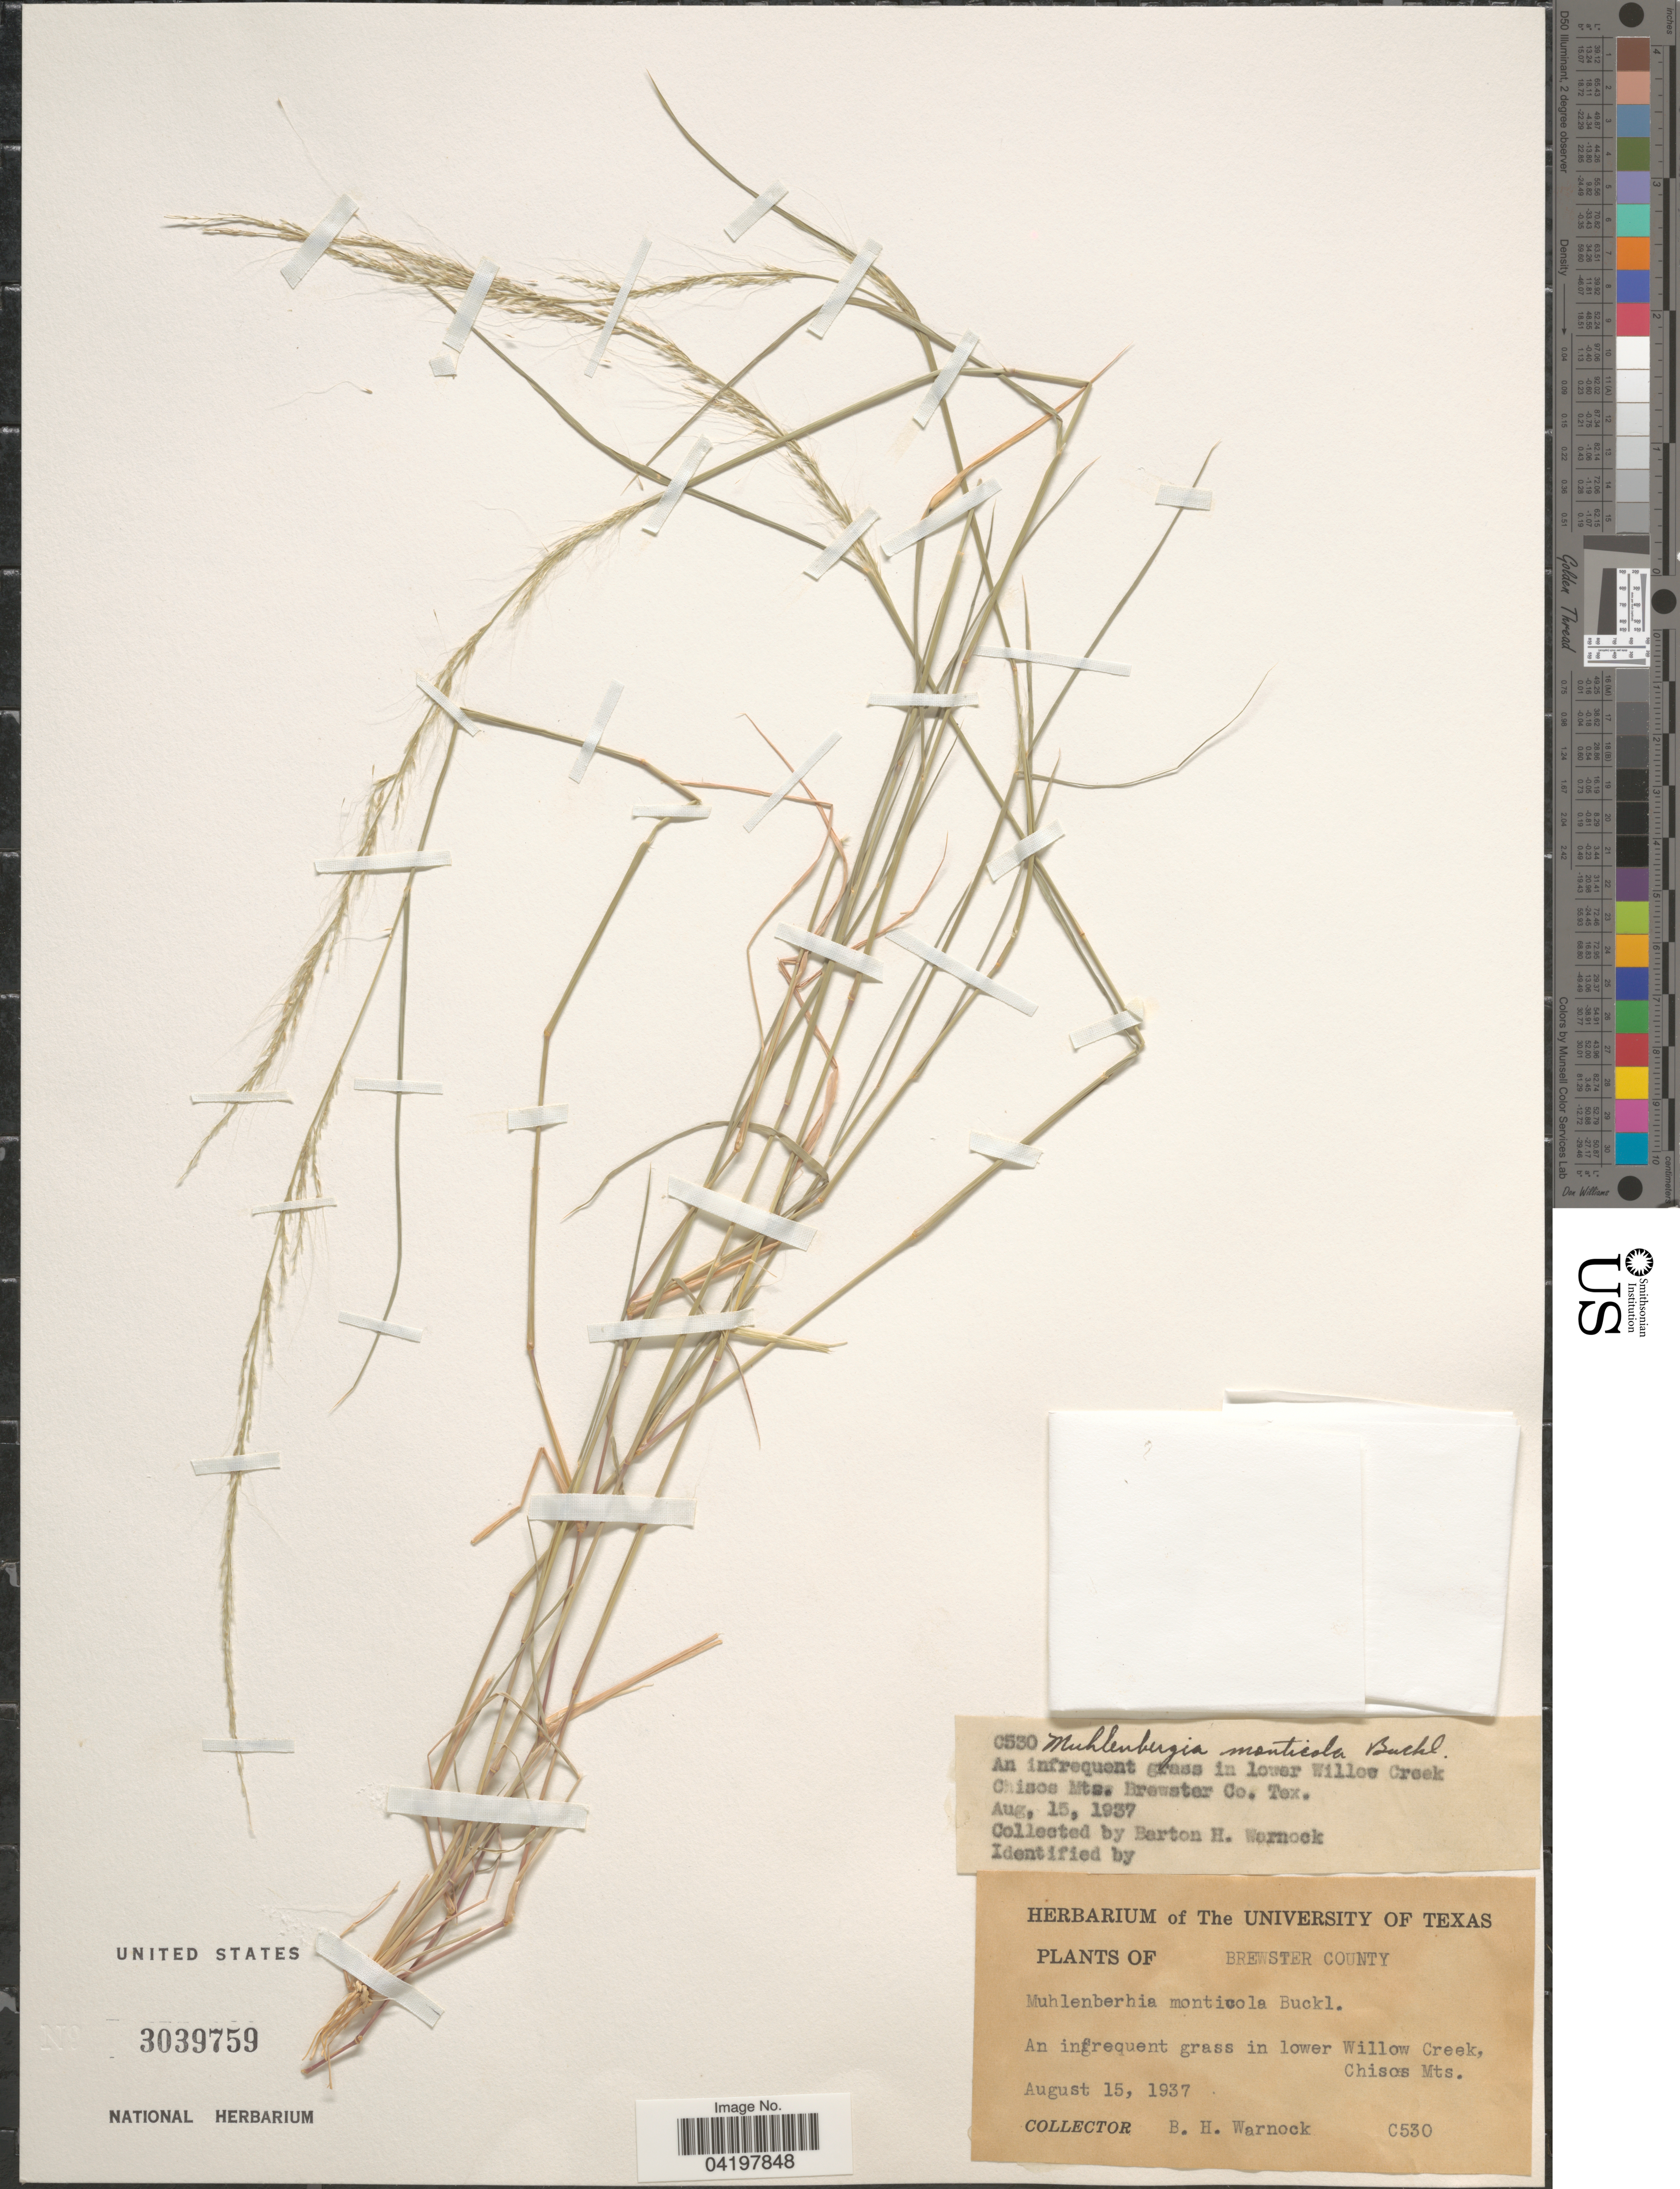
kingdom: Plantae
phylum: Tracheophyta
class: Liliopsida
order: Poales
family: Poaceae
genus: Muhlenbergia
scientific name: Muhlenbergia tenuifolia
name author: (Kunth) Kunth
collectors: B. H. Warnock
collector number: C530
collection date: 1937-08-15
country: United States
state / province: Texas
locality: Brewster County. An infrequent grass in lower Willow Creek, Chisos Mts.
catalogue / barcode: US 3039759